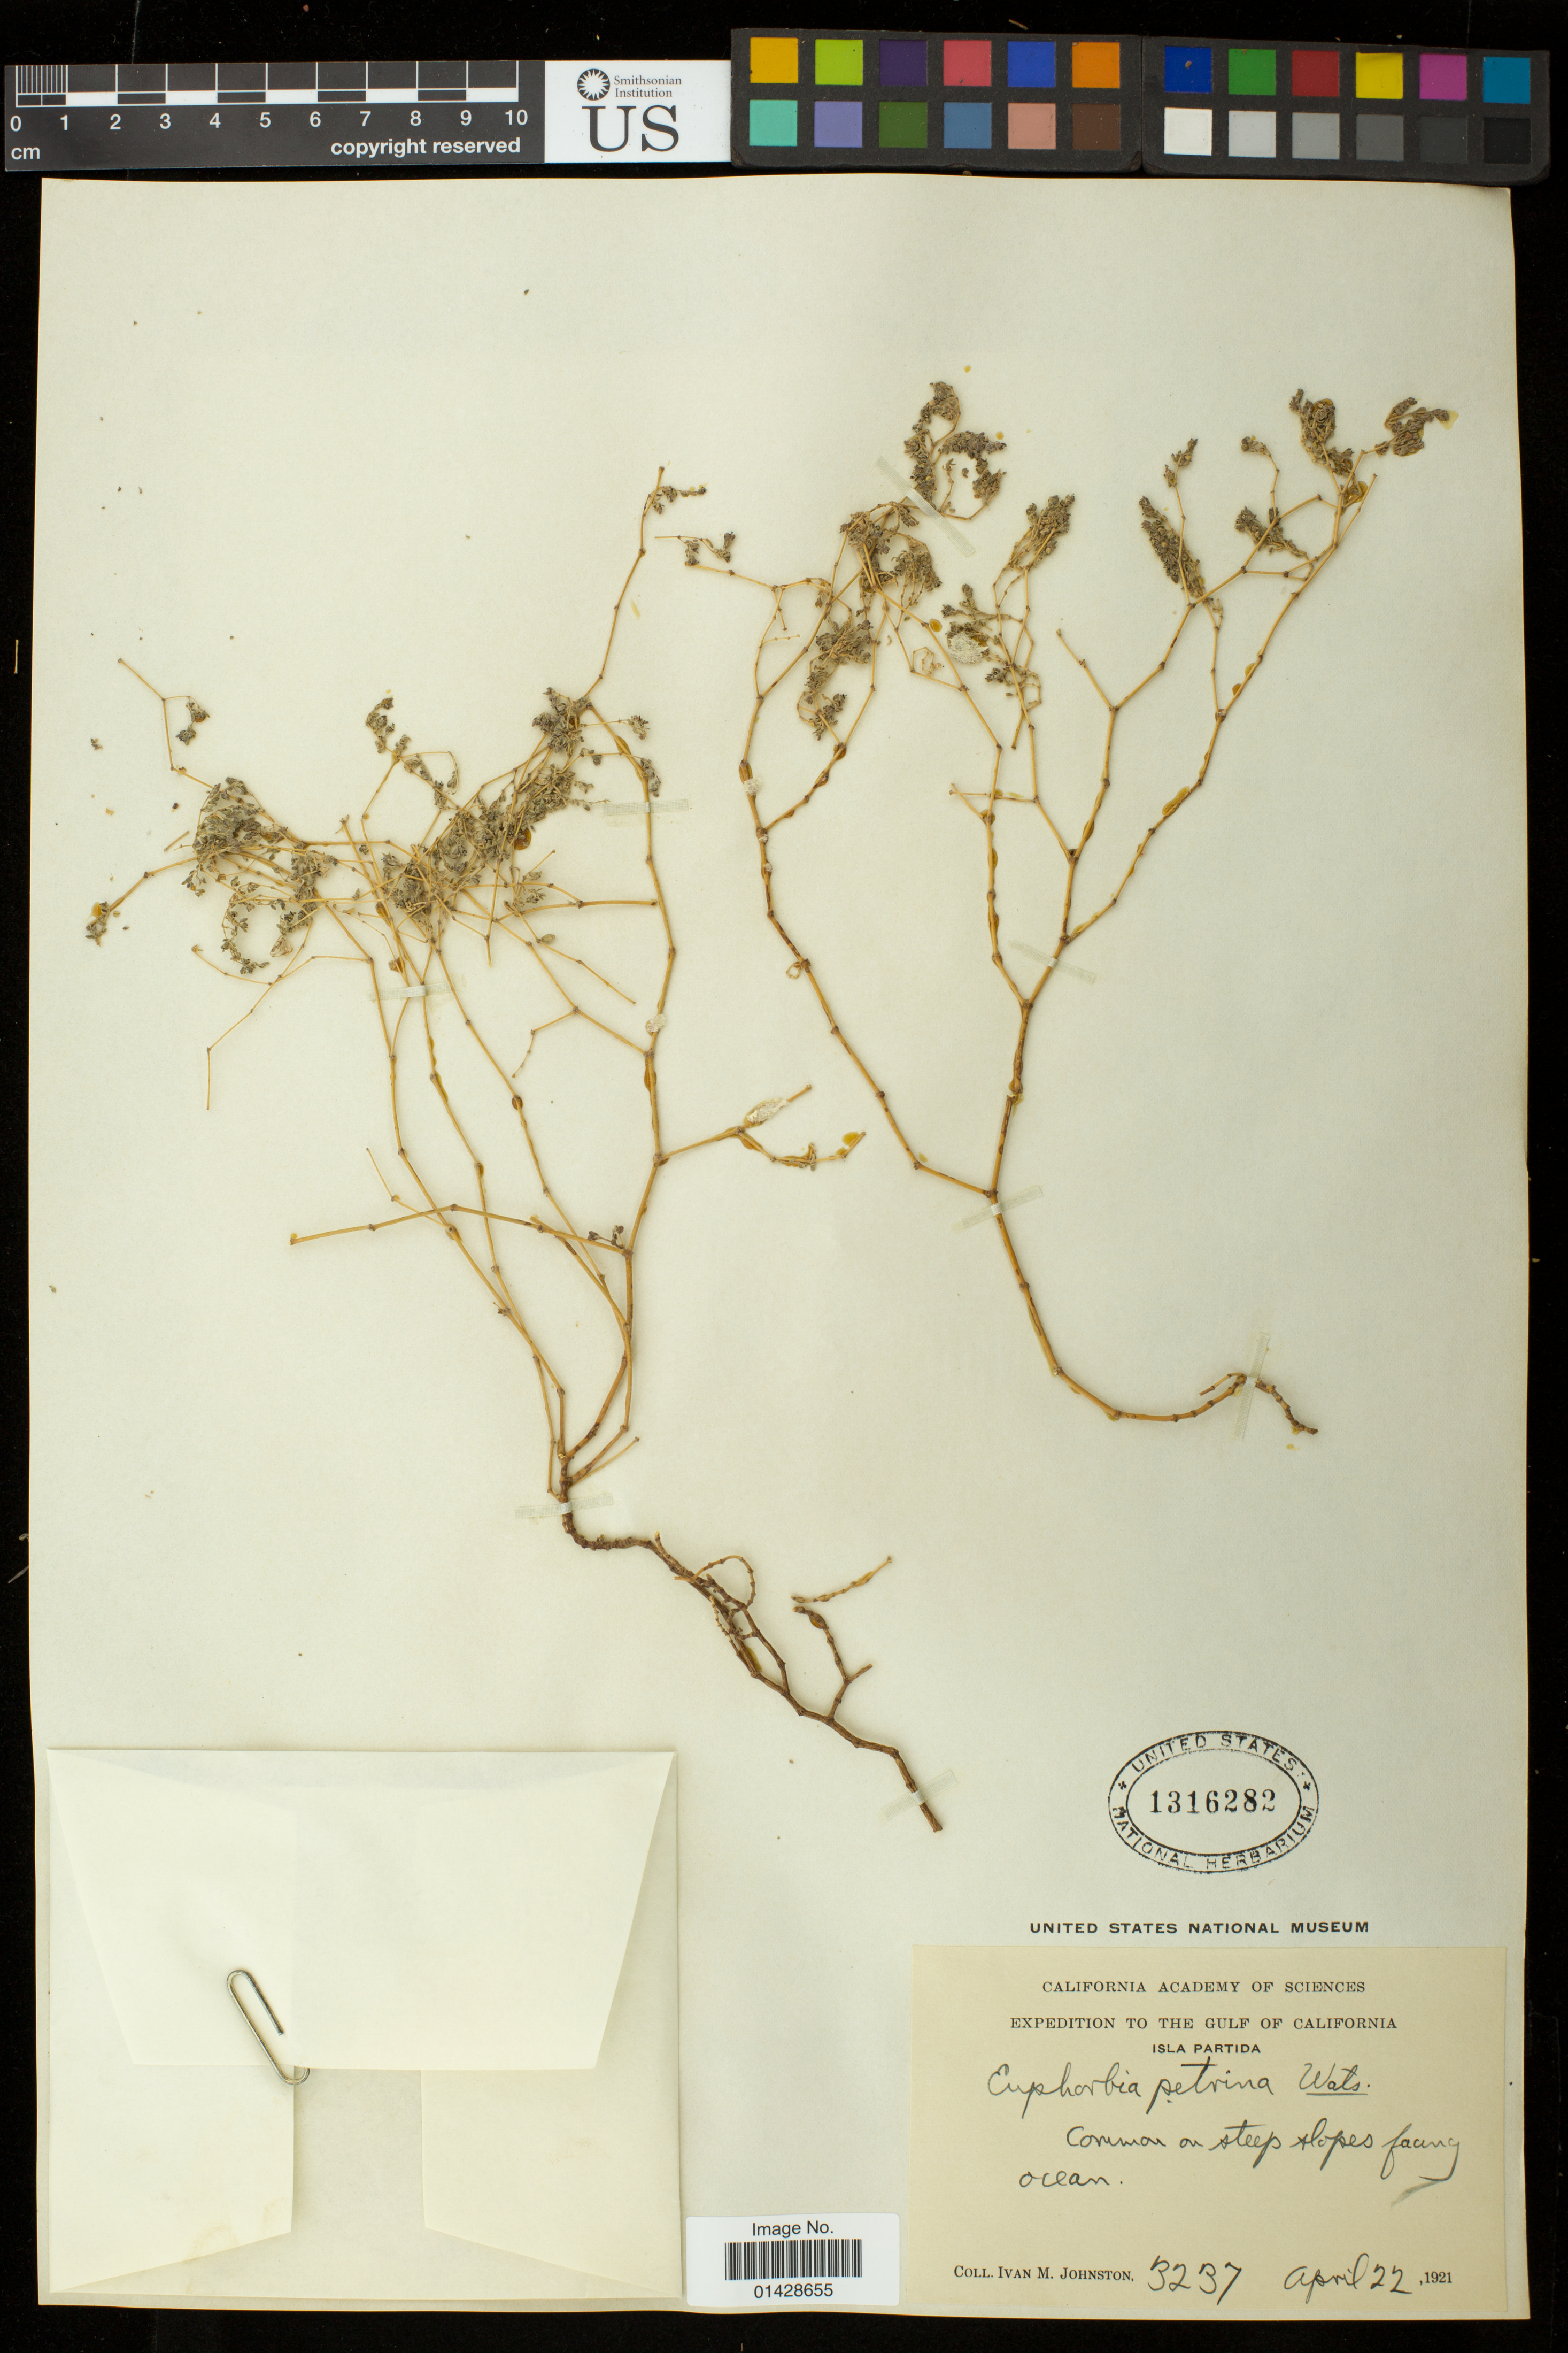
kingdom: Plantae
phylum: Tracheophyta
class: Magnoliopsida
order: Malpighiales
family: Euphorbiaceae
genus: Euphorbia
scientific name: Euphorbia petrina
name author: S. Watson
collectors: I.M. Johnston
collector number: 3237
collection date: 1921-04-22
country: Mexico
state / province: Baja California Sur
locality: Isla Partida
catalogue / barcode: US 1316282